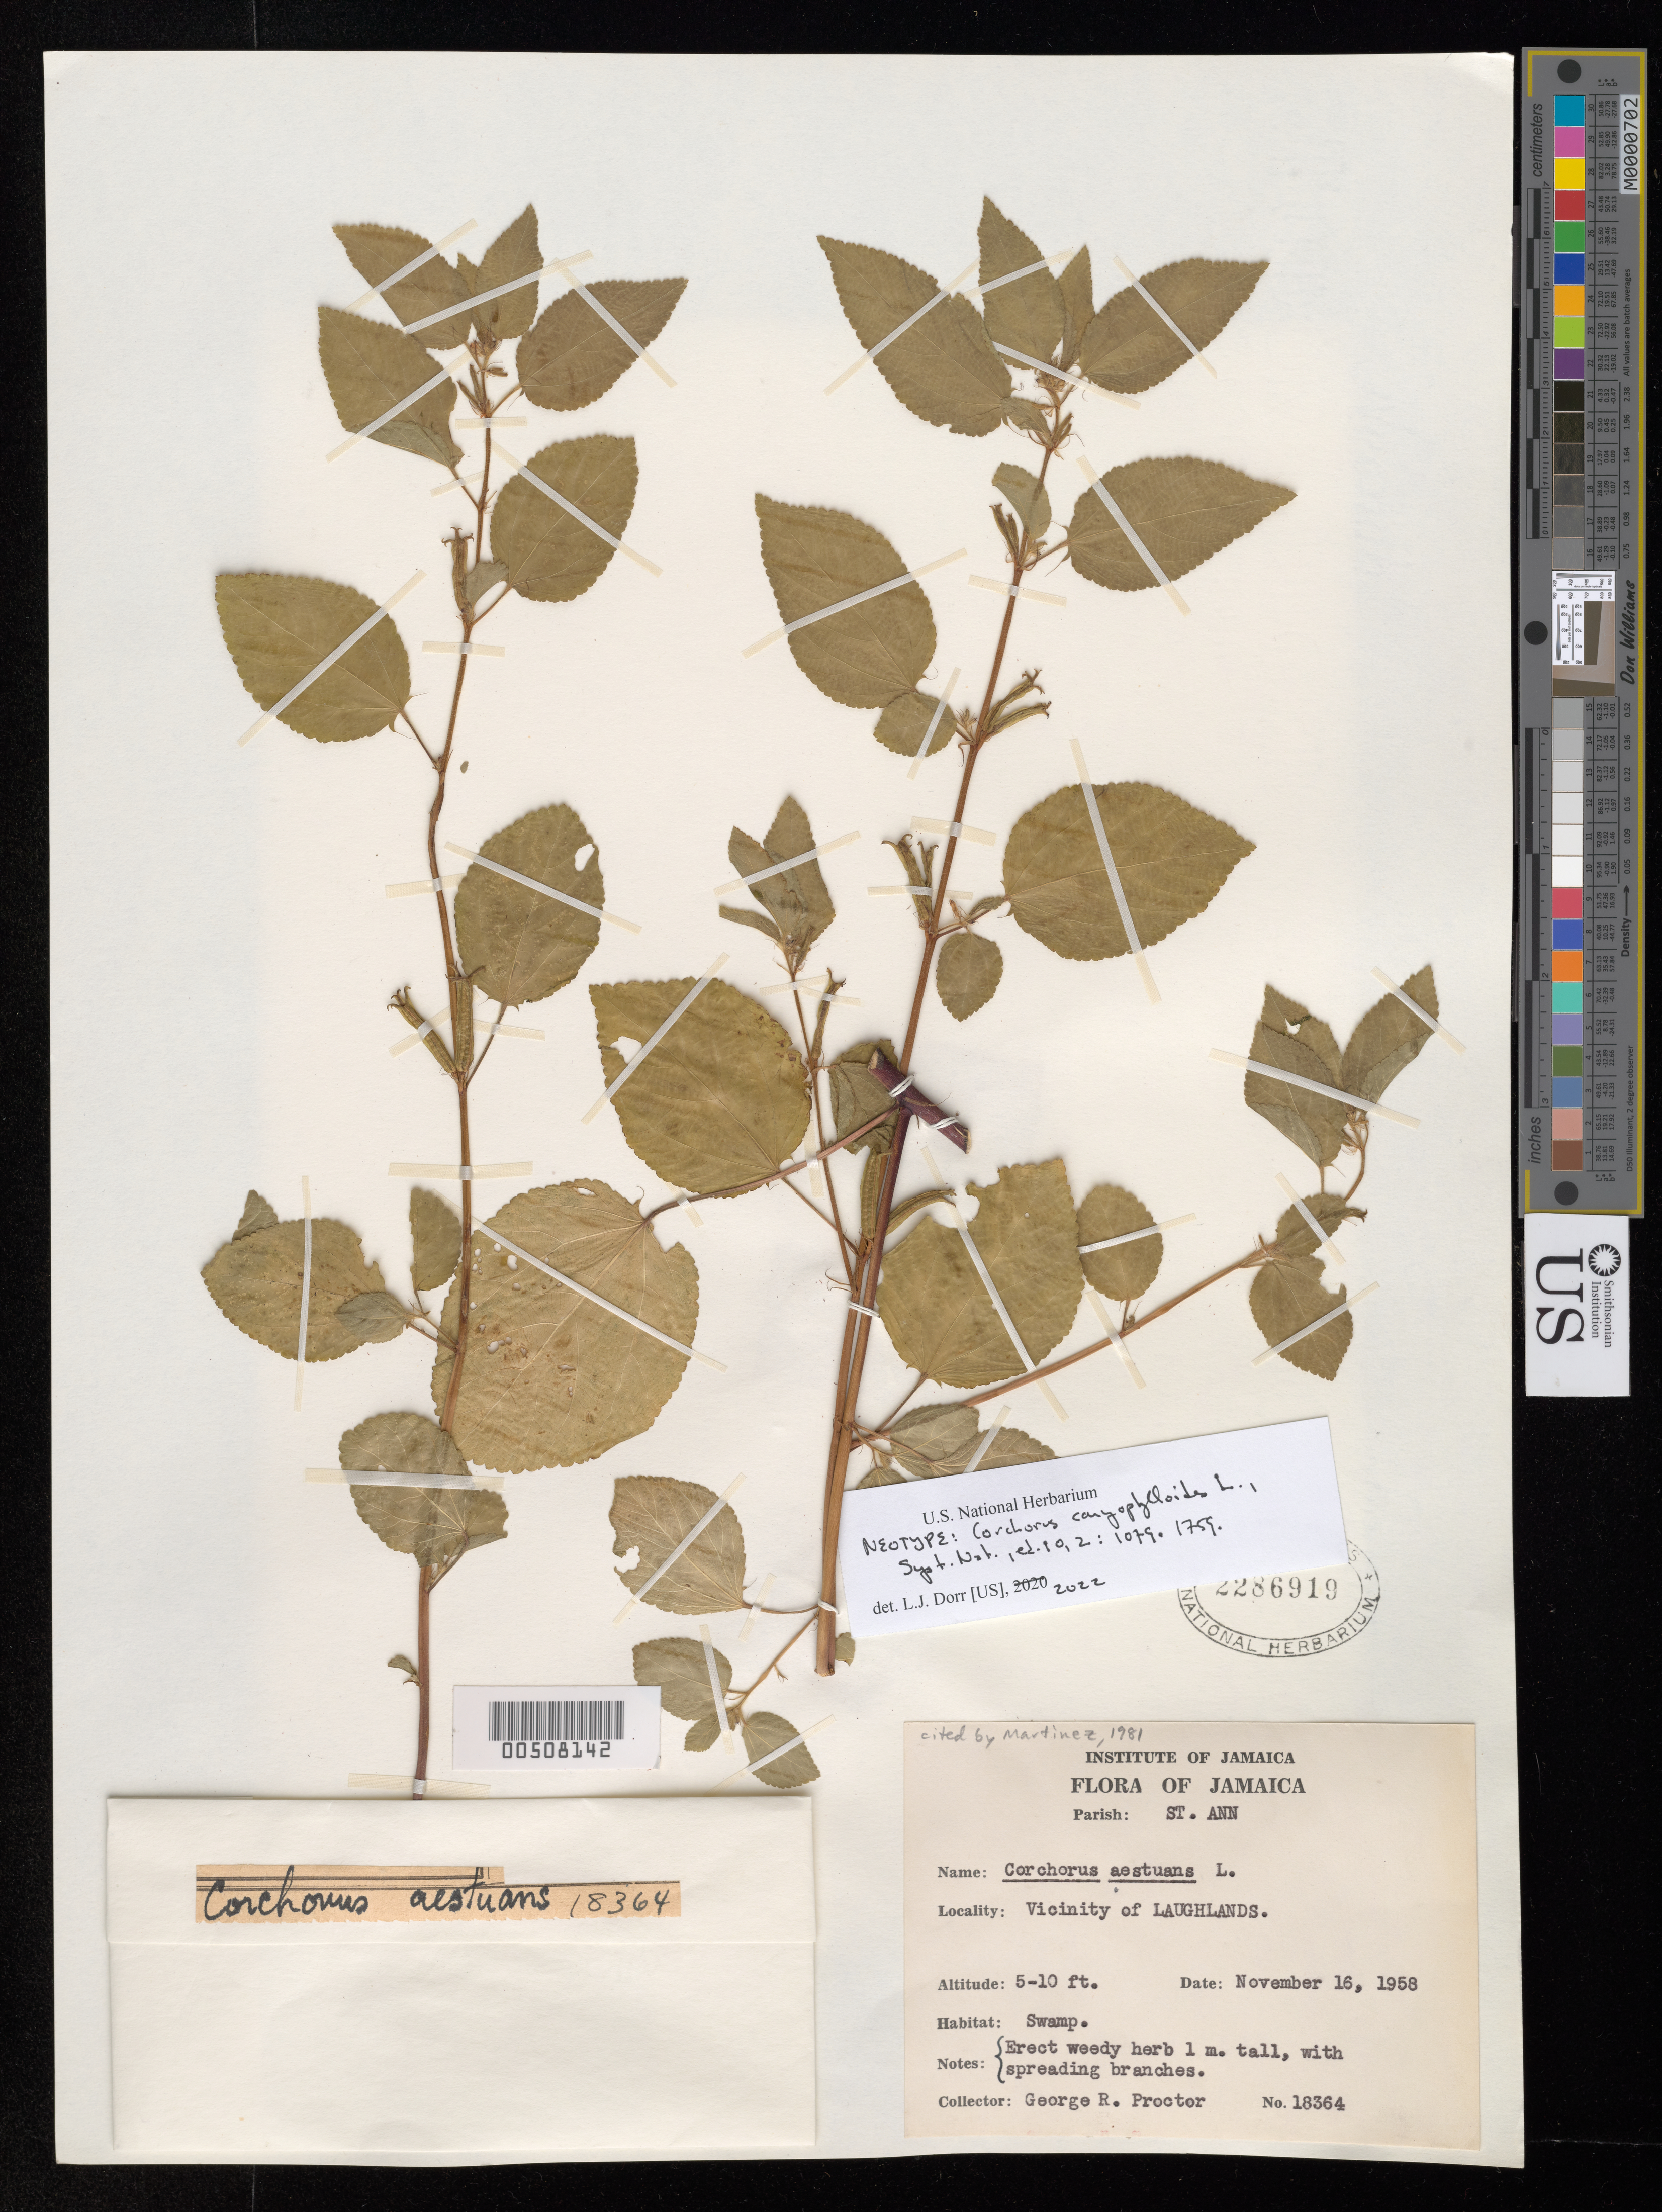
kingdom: Plantae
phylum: Tracheophyta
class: Magnoliopsida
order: Malvales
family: Malvaceae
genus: Corchorus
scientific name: Corchorus caryophylloides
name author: L.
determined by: Dorr, L. J., (BOT), Smithsonian Institution - National Museum of Natural History (UNITED STATES)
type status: Neotype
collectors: G. R. Proctor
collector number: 18364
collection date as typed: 16 Nov 1958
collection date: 1958-11-16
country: Jamaica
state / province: Saint Ann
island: Greater Antilles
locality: Vicinity of Laughlands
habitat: Swamp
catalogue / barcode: US 2286919